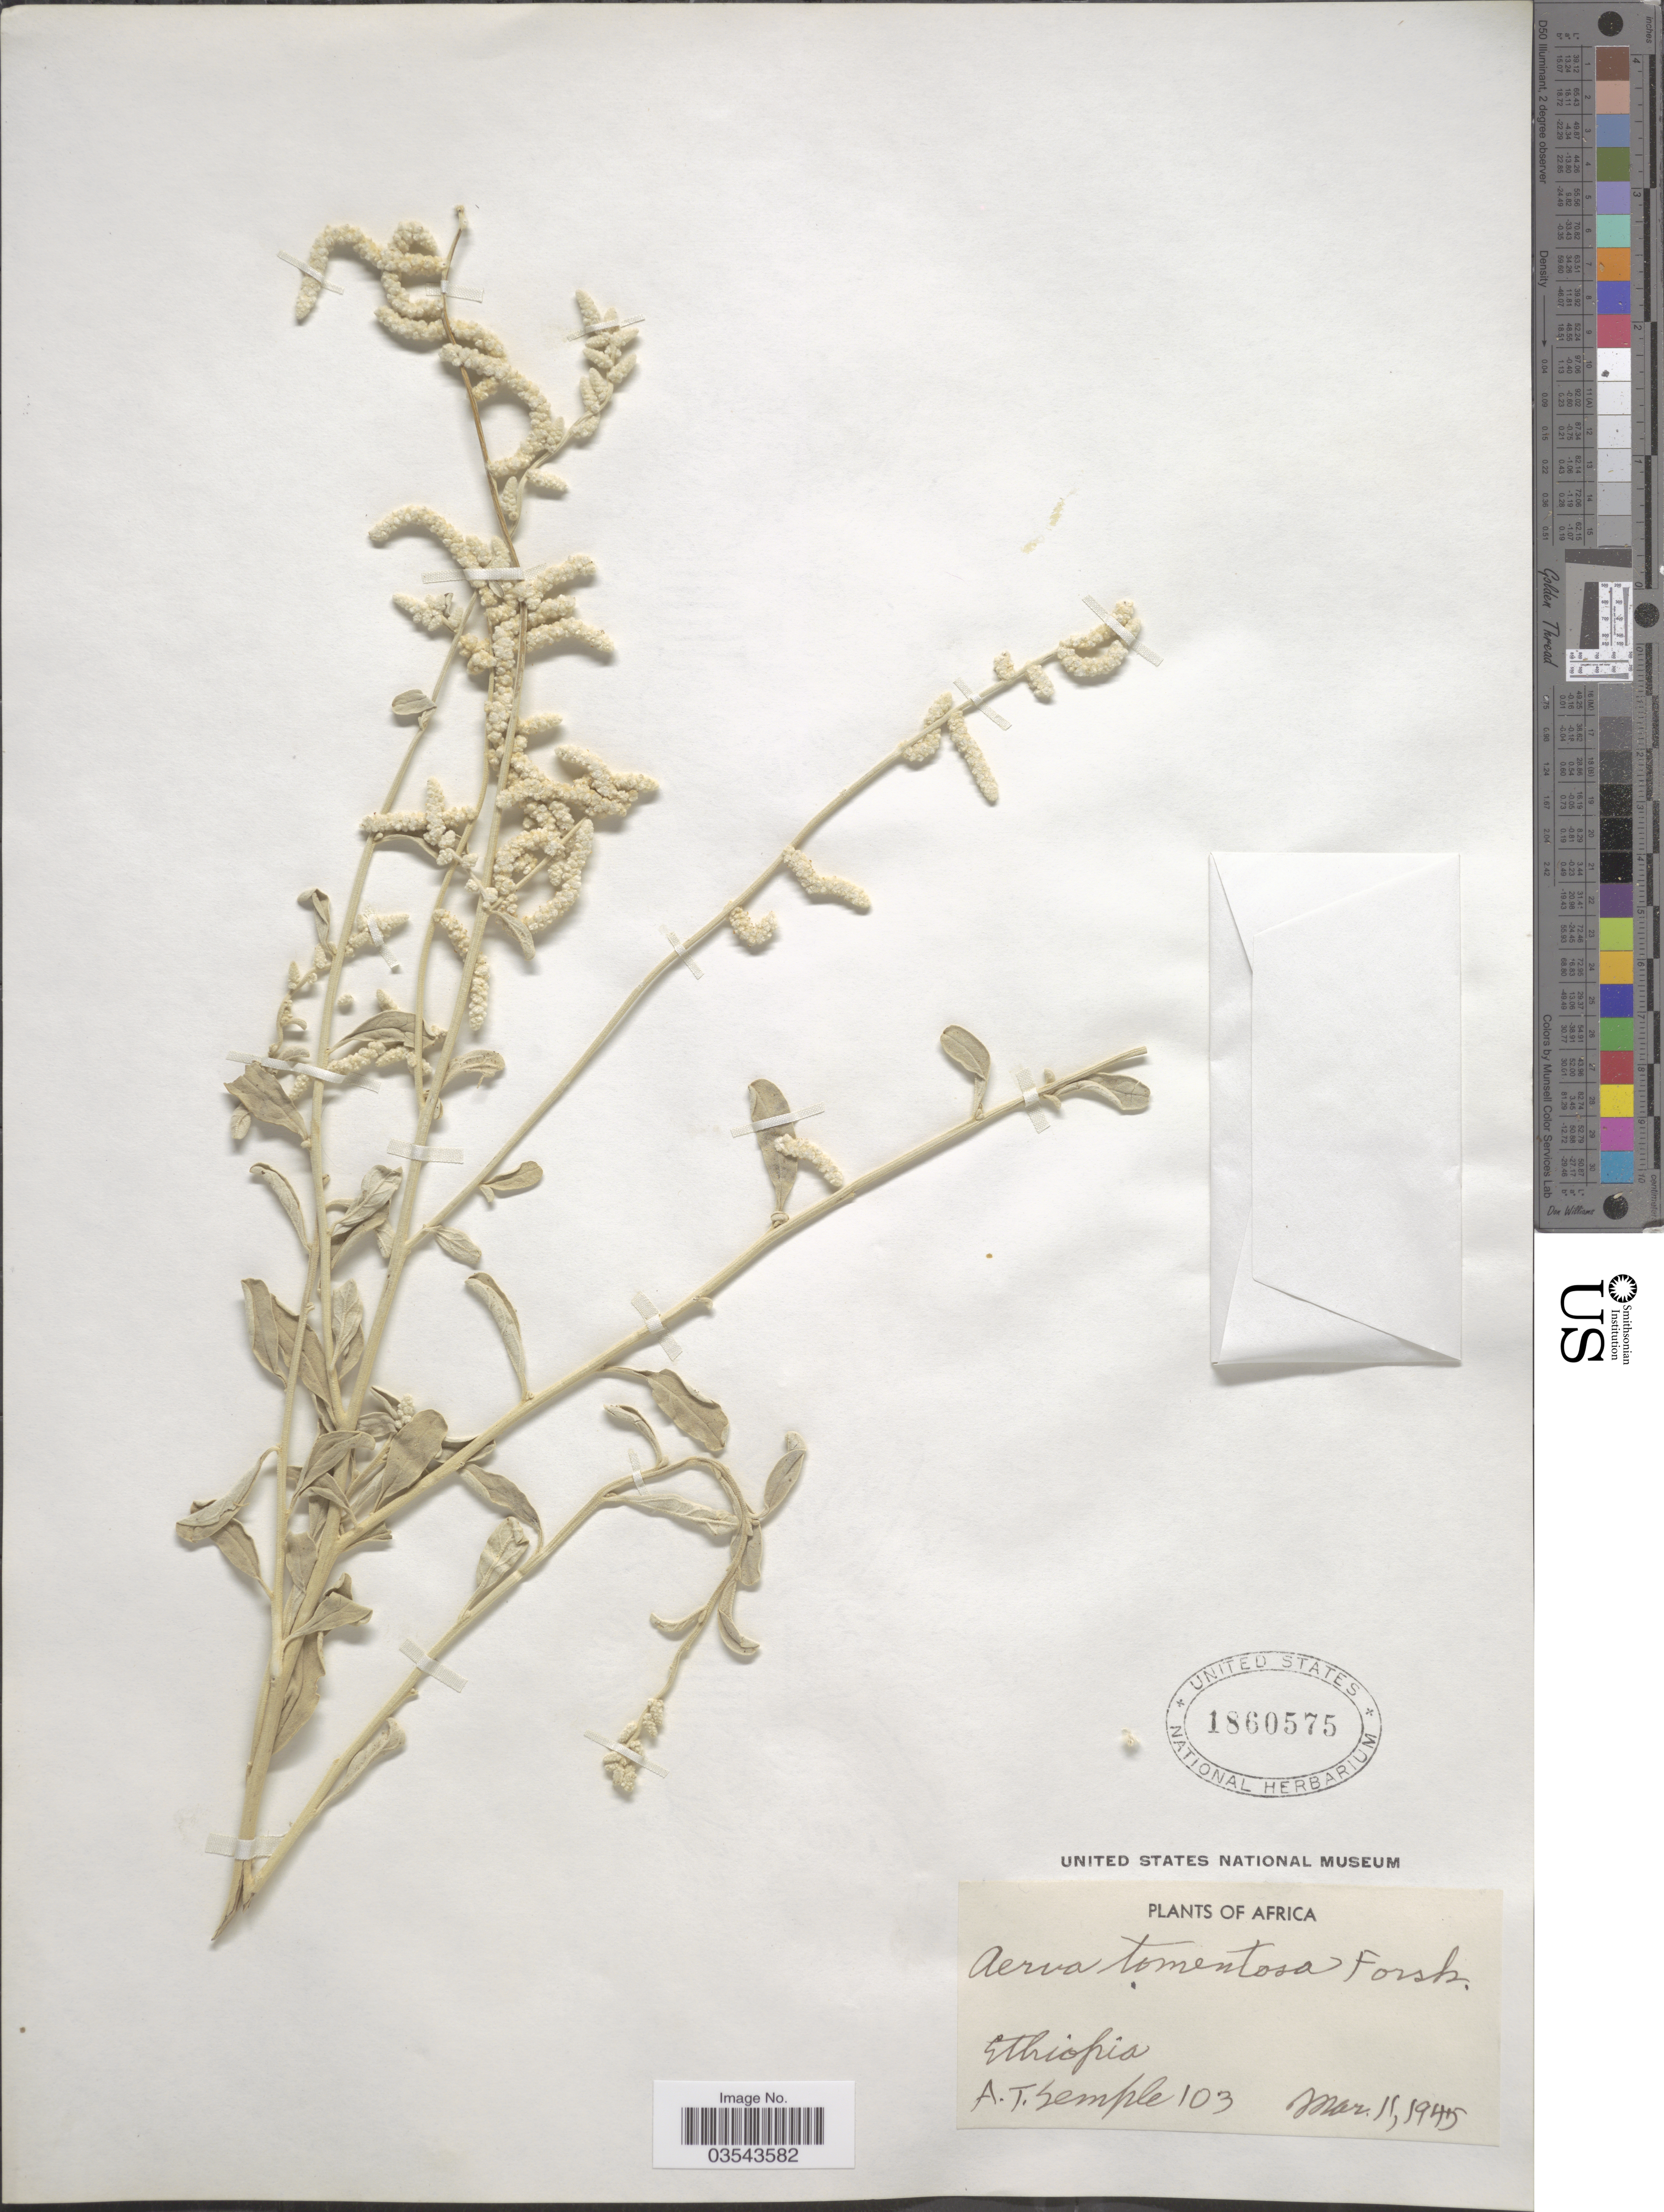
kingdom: Plantae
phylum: Tracheophyta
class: Magnoliopsida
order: Caryophyllales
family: Amaranthaceae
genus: Aerva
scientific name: Aerva tomentosa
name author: Forssk.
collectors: A. Semple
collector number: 103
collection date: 1945-03-11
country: Ethiopia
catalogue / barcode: US 1860575